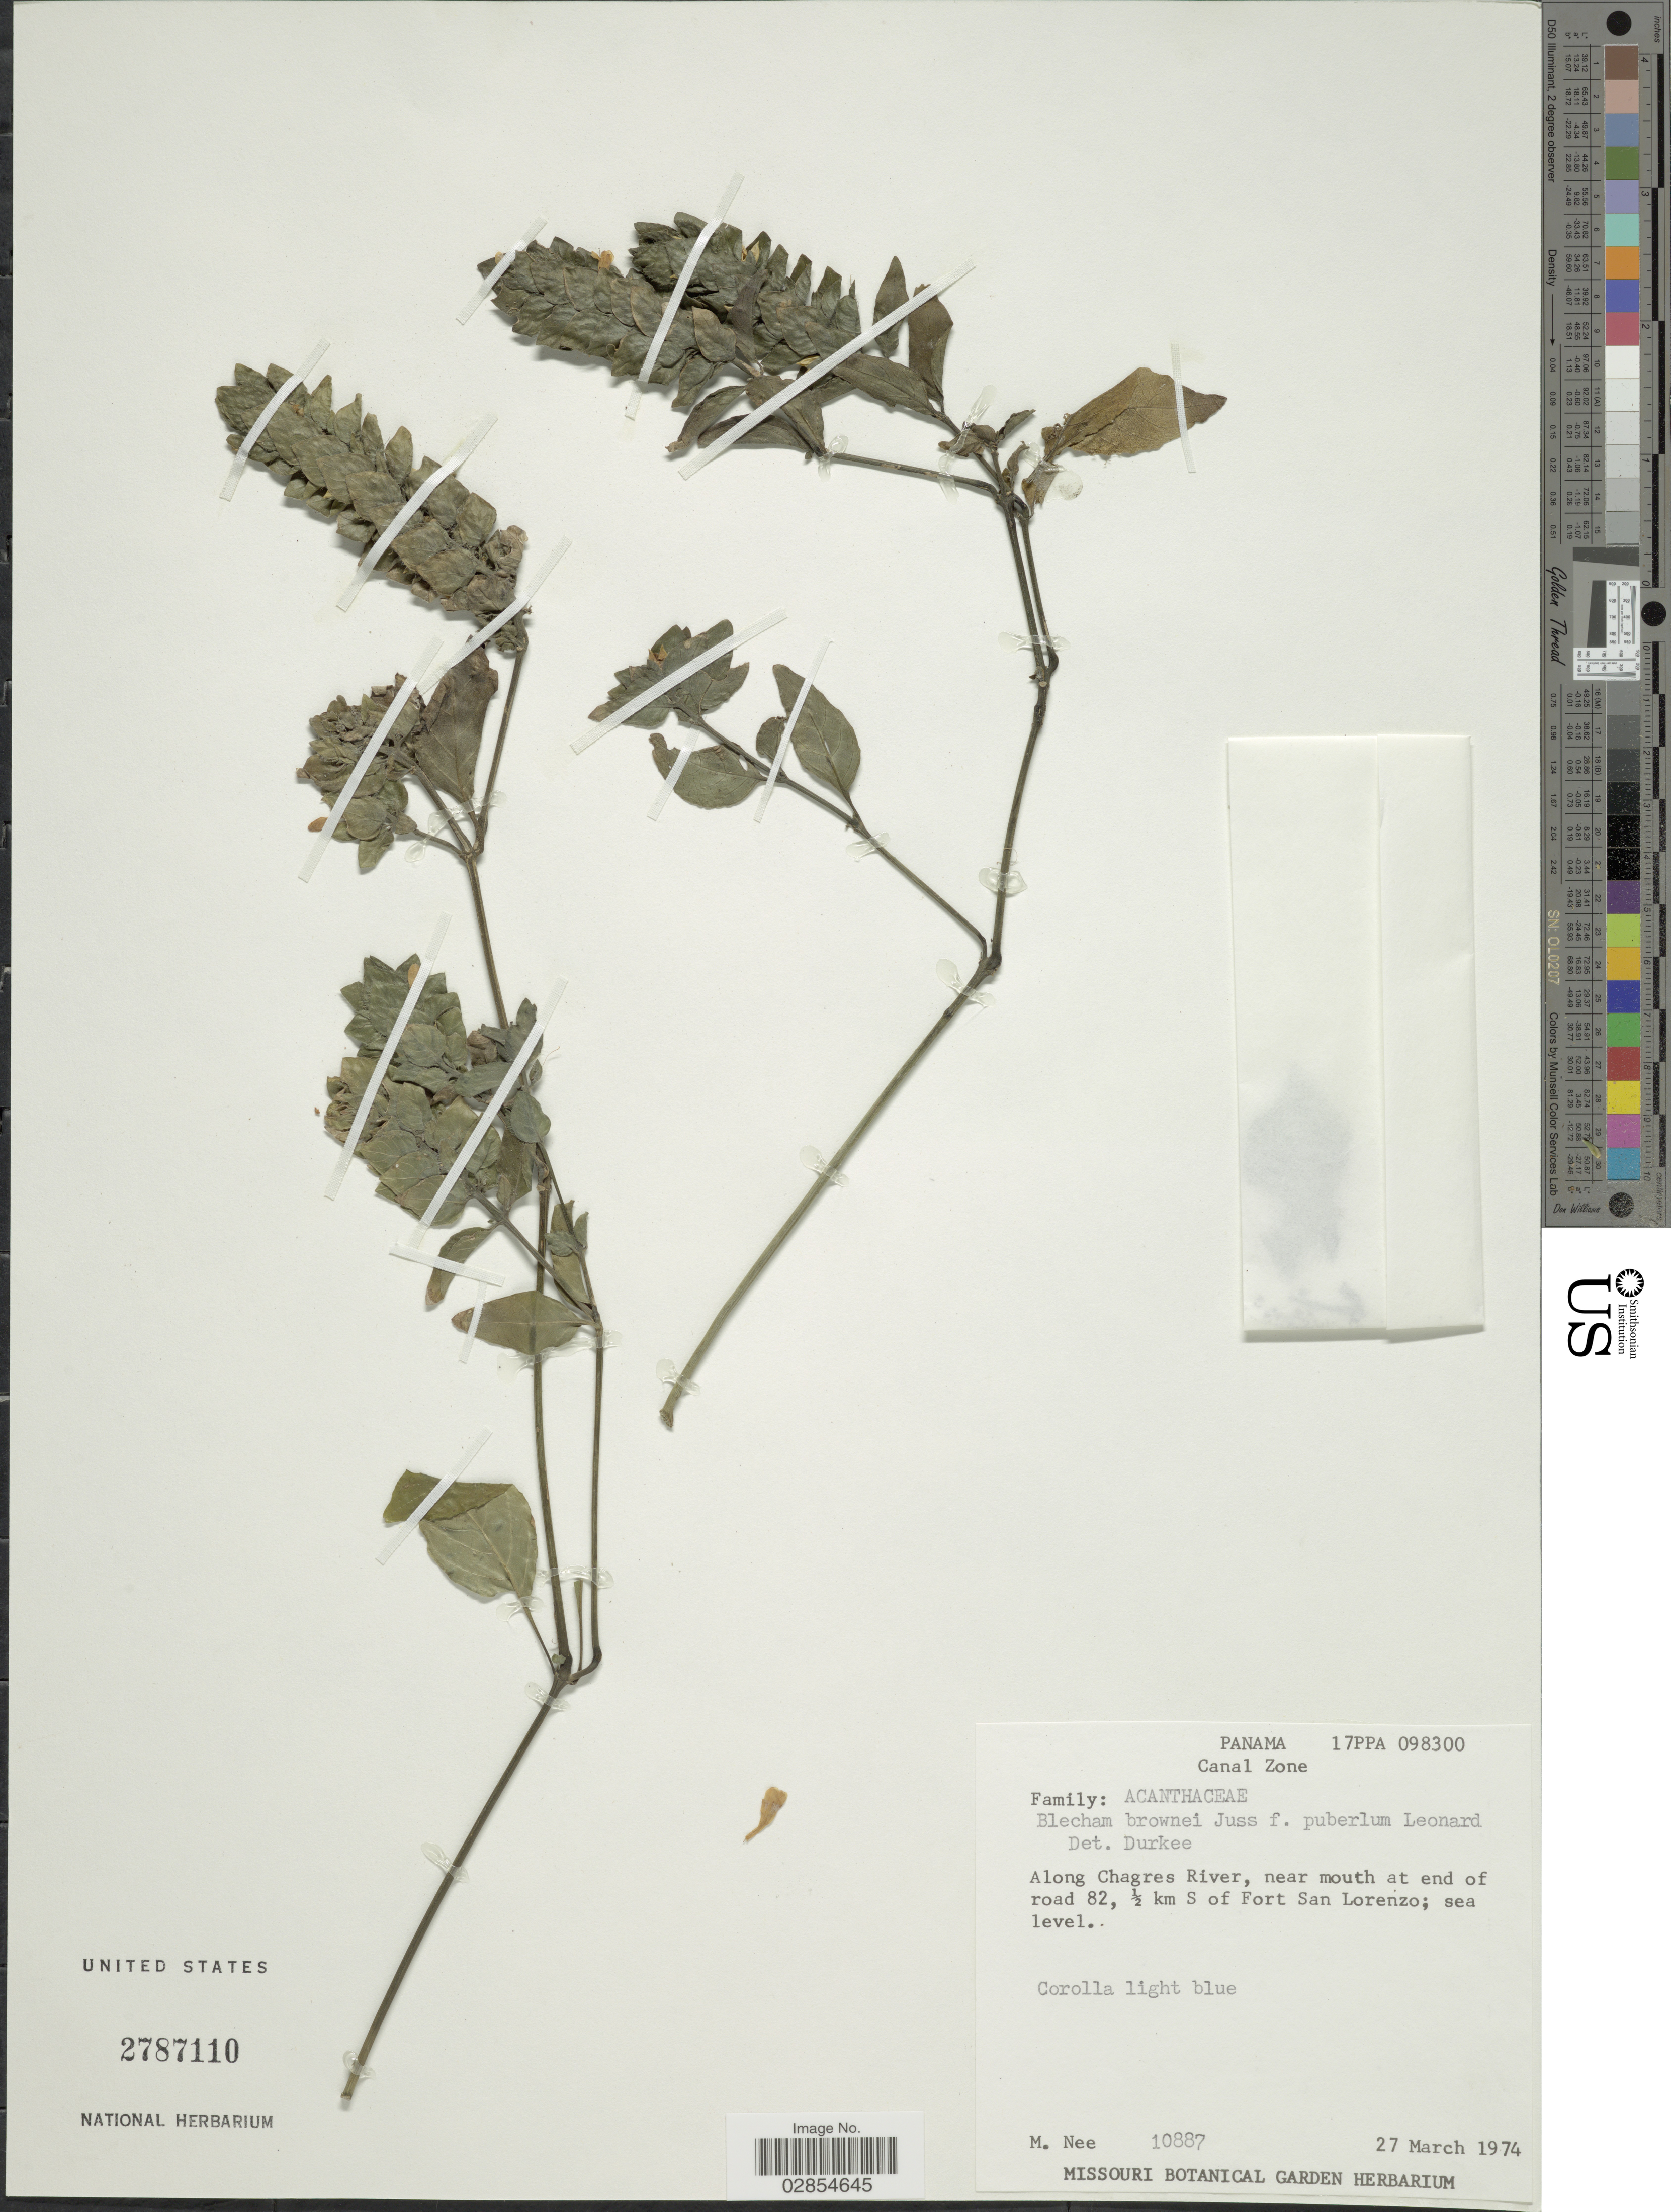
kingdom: Plantae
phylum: Tracheophyta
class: Magnoliopsida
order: Lamiales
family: Acanthaceae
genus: Blechum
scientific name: Blechum pyramidatum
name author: (Lam.) Urb.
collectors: M. Nee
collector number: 10887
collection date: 1974-03-27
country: Panama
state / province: Colón / Panamá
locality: Canal Zone. Along Chagres River, near mouth at end of road 82, ½ km S of Fort San Lorenzo.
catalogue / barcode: US 2787110